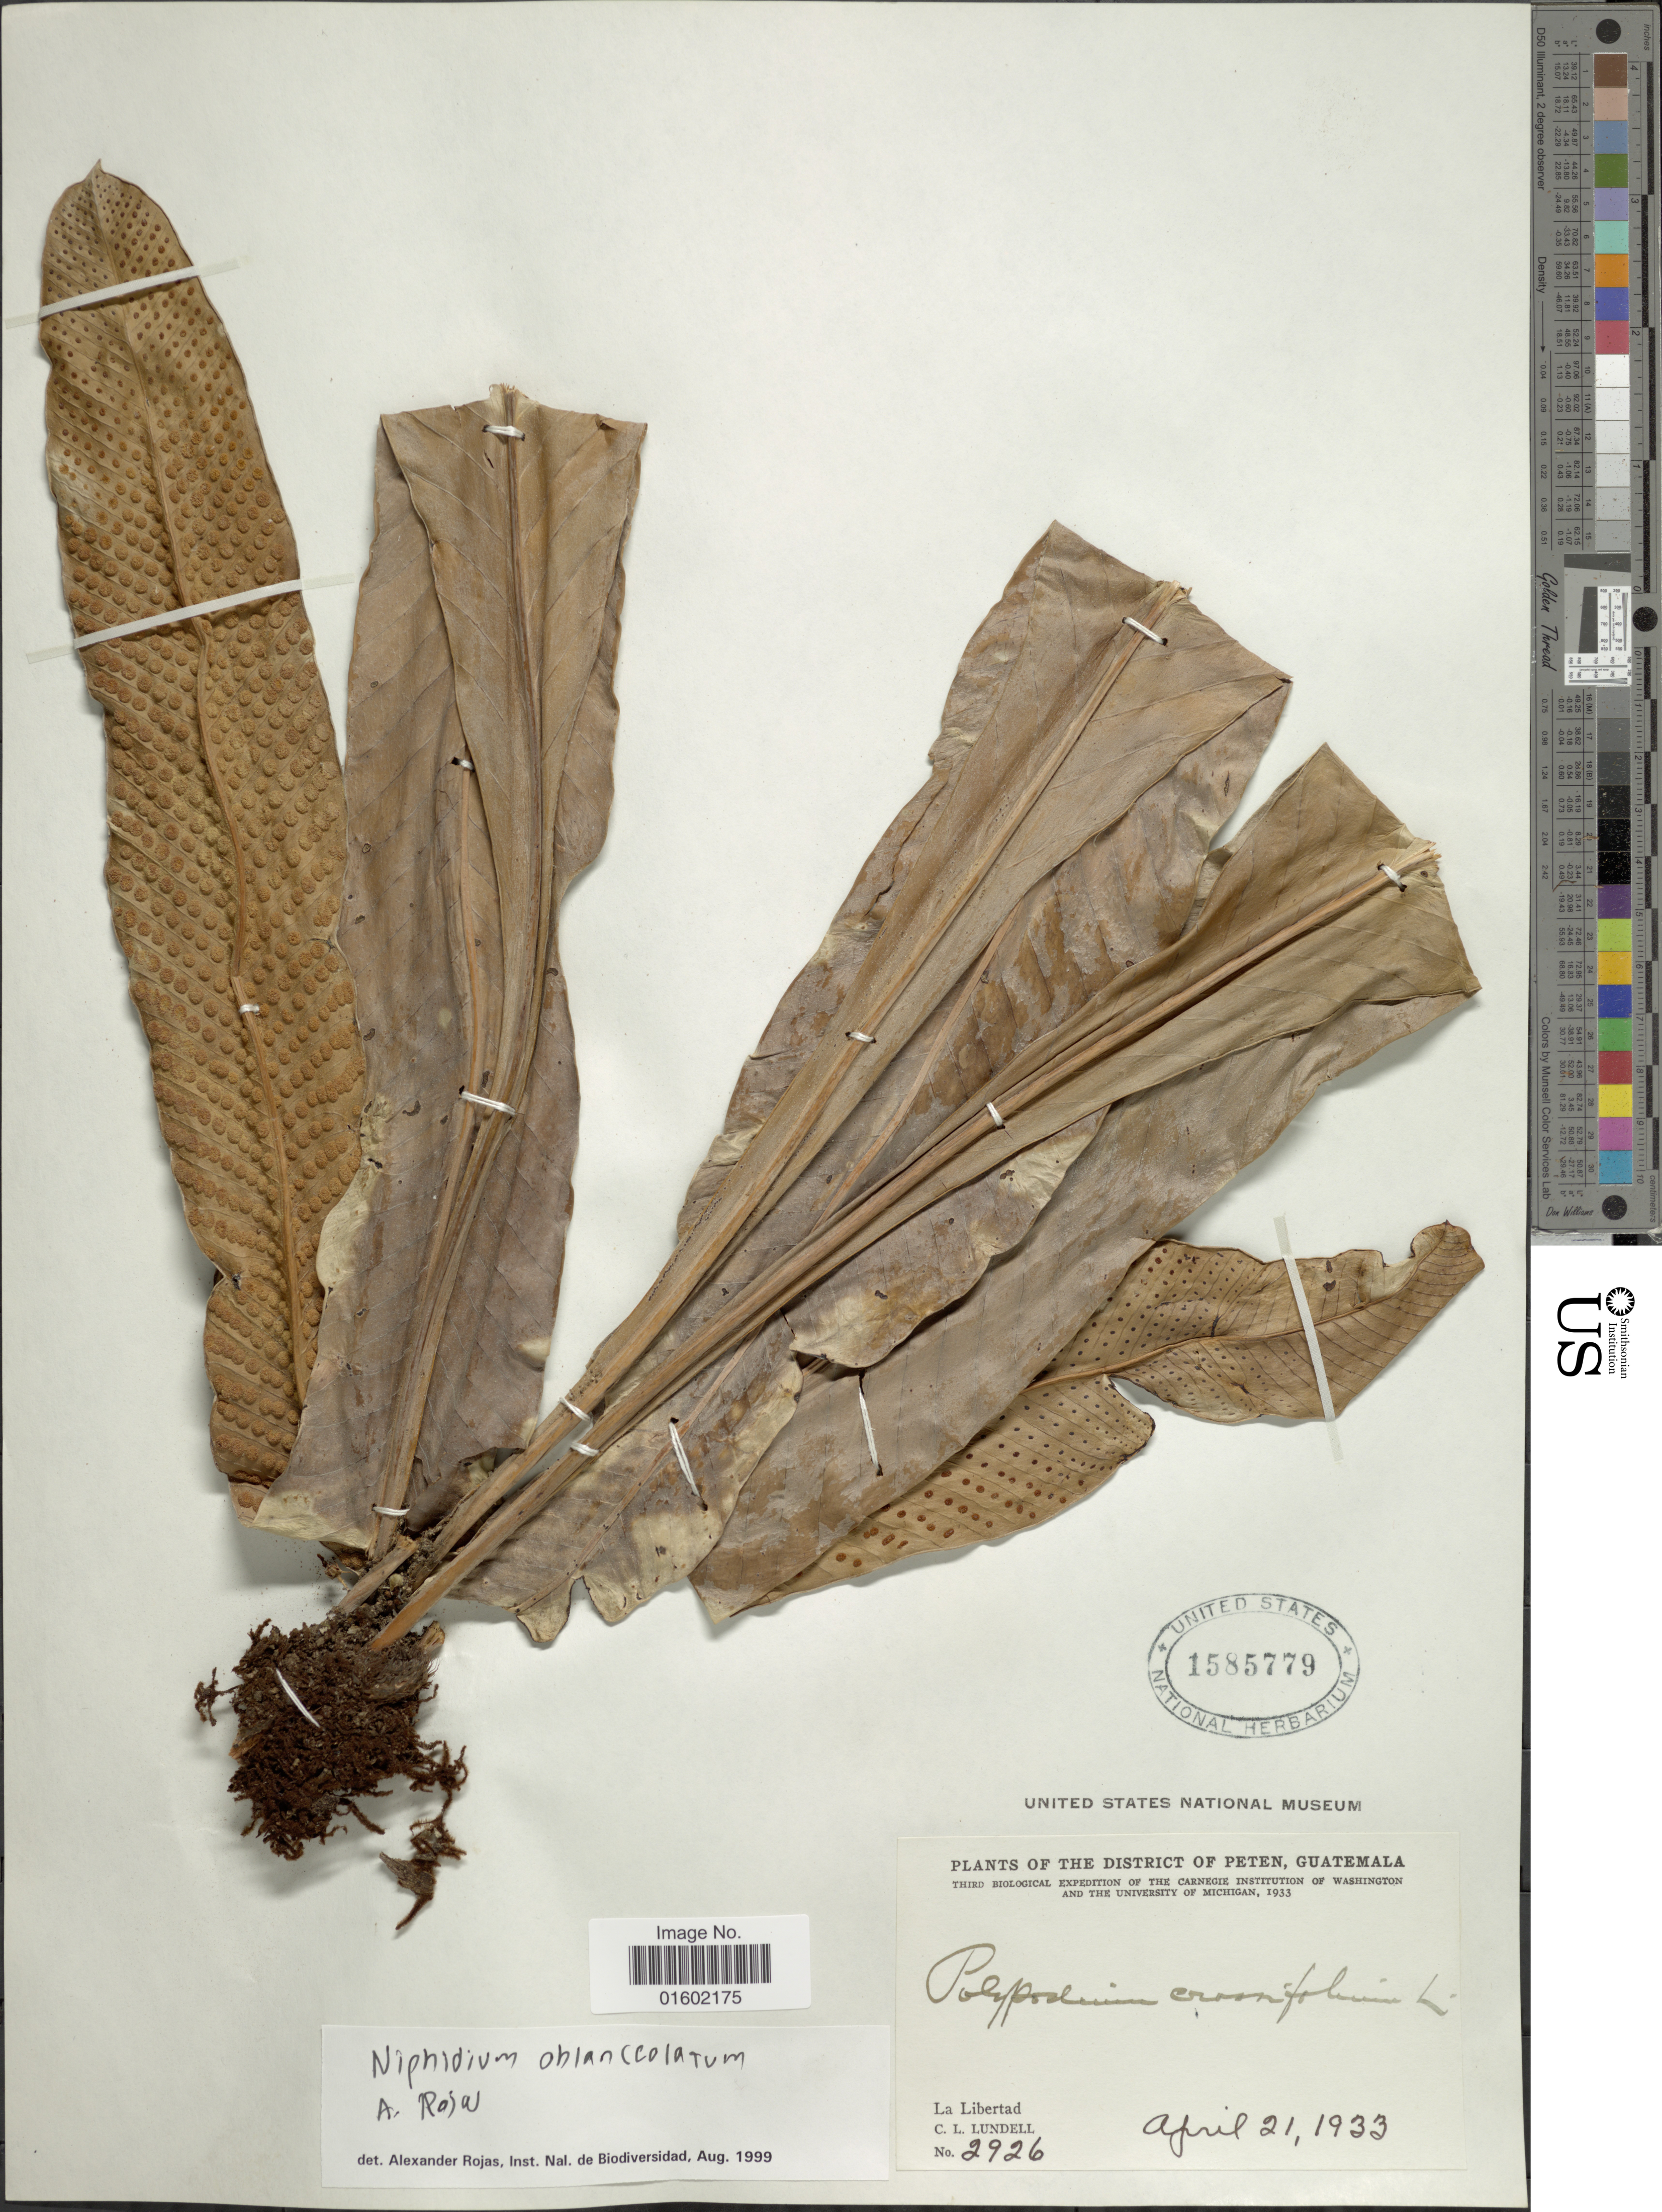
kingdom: Plantae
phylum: Tracheophyta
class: Polypodiopsida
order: Polypodiales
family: Polypodiaceae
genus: Niphidium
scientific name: Niphidium crassifolium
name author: (L.) Lellinger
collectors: C. L. Lundell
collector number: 2926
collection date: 1933-04-21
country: Guatemala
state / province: El Petén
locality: The District of El Peten, La Libertad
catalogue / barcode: US 1585779